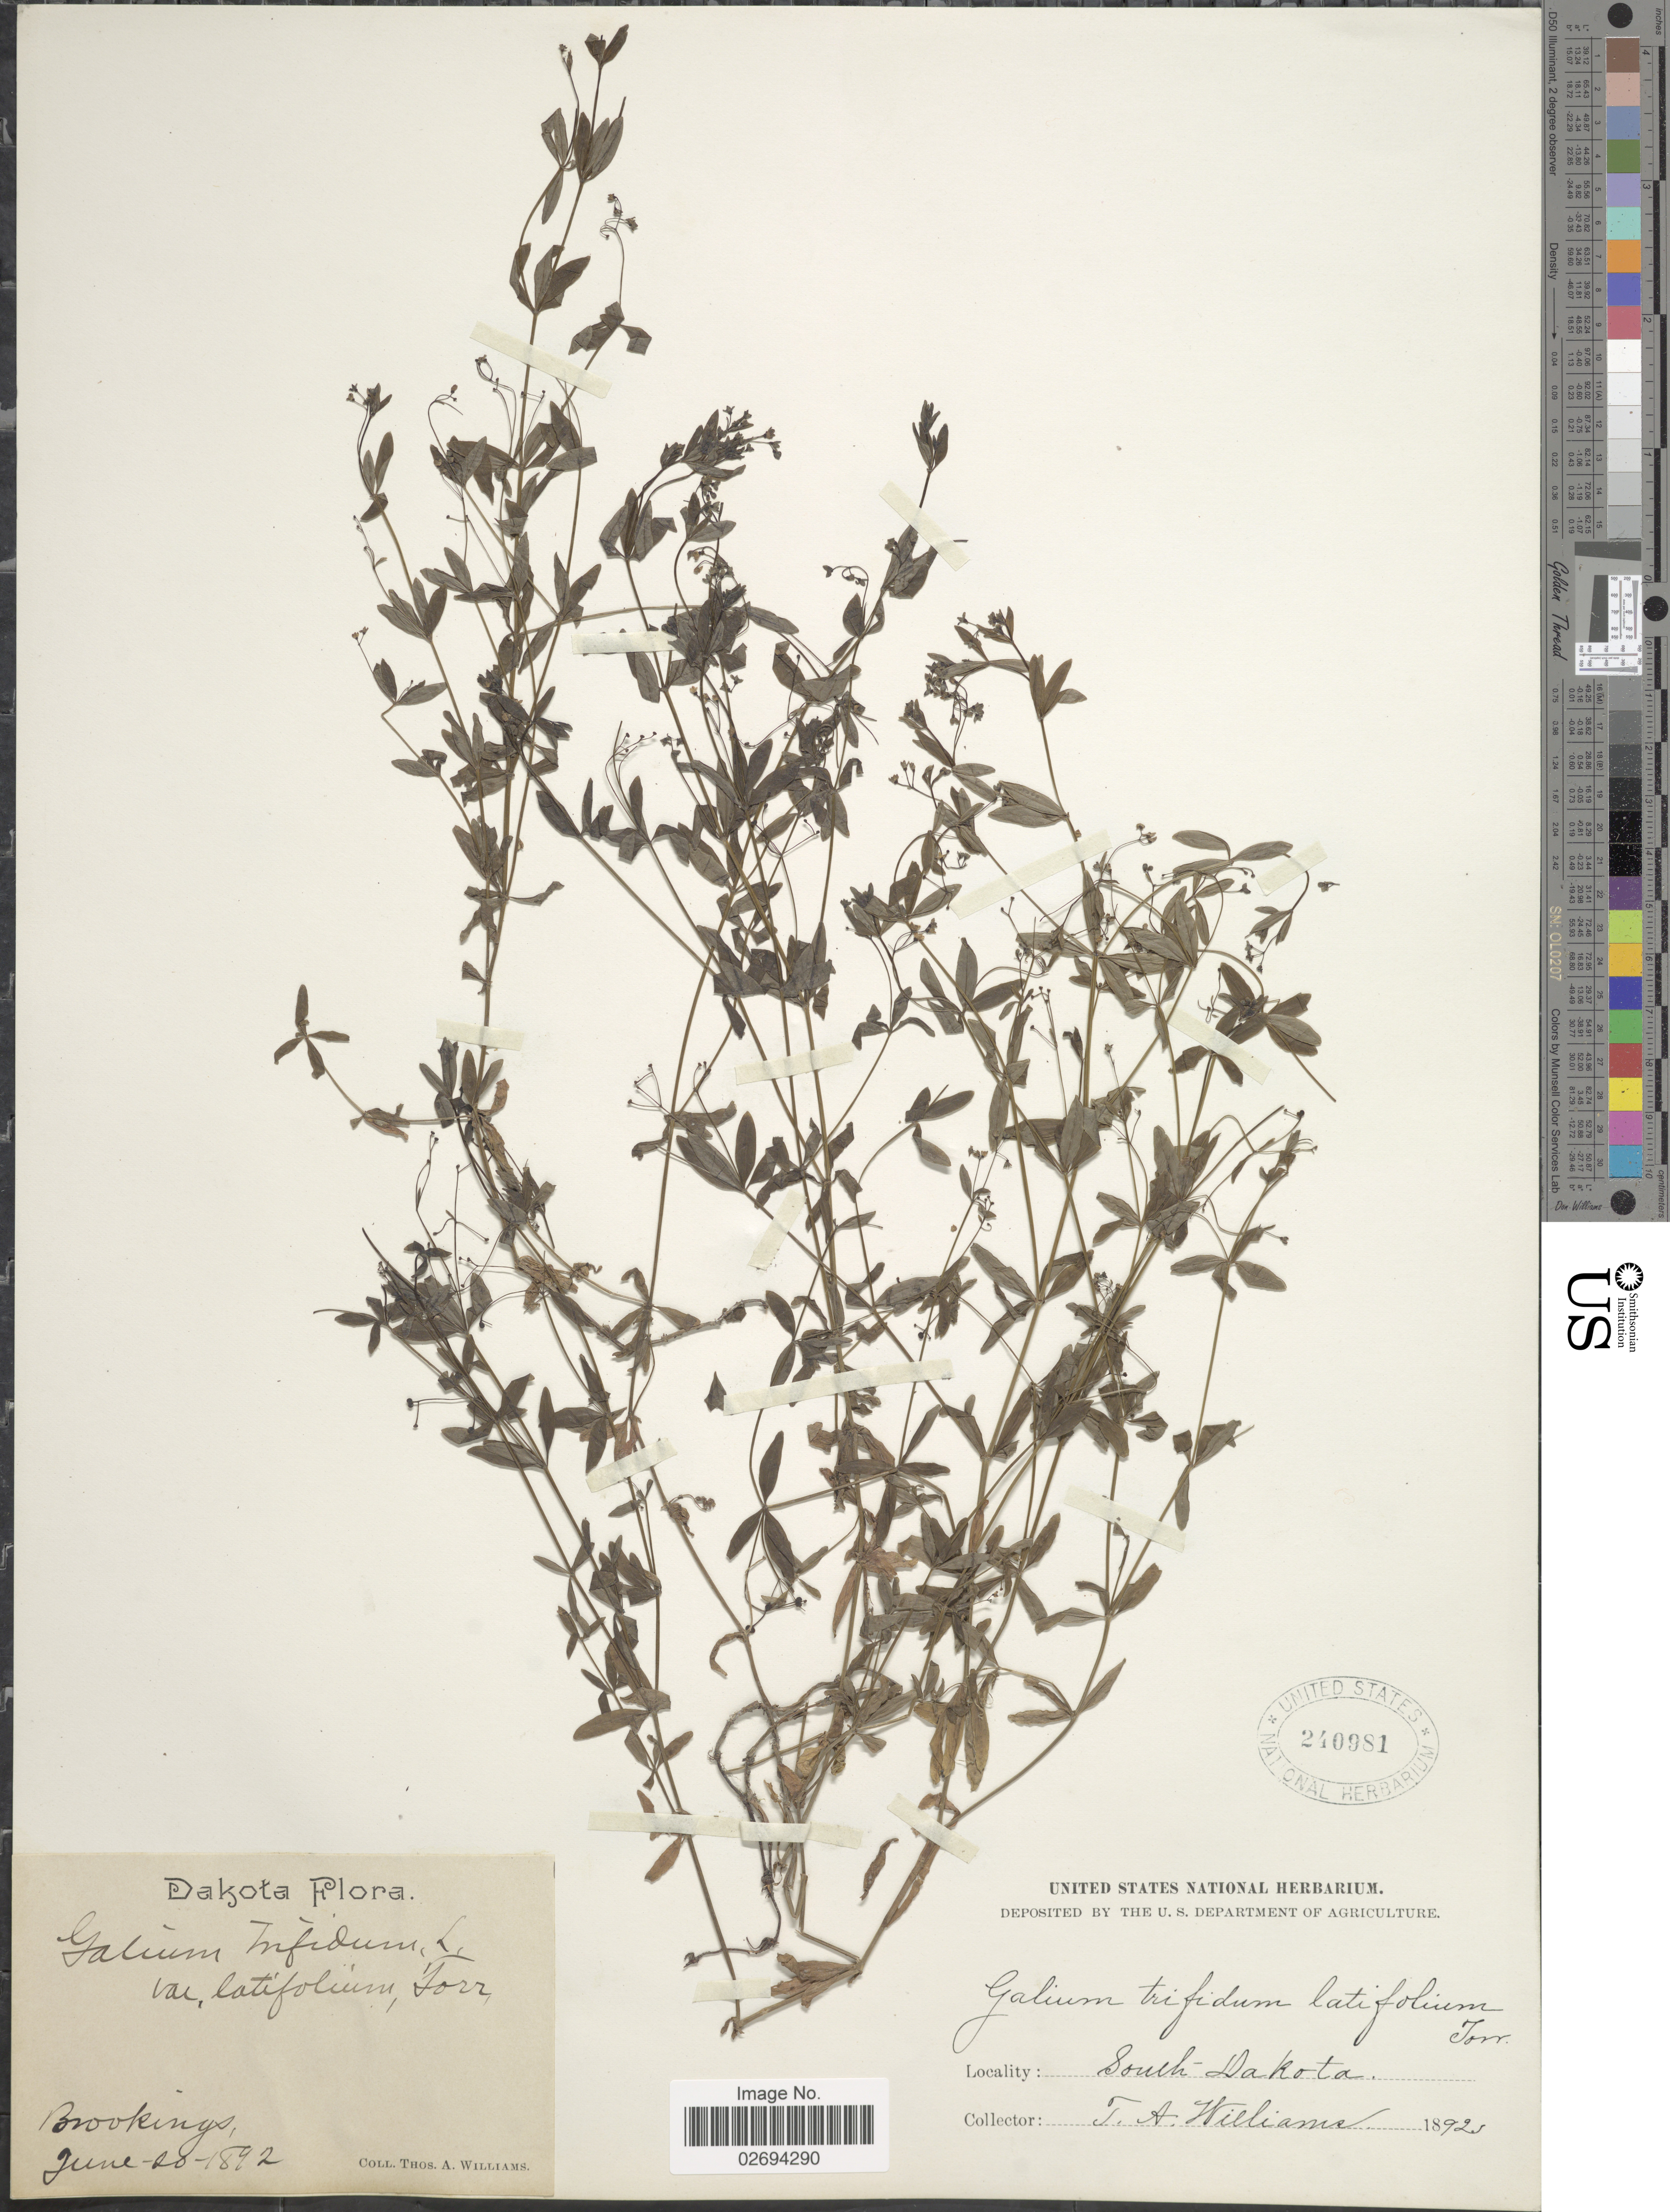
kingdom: Plantae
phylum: Tracheophyta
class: Magnoliopsida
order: Gentianales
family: Rubiaceae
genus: Galium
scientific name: Galium trifidum var. latifolium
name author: Torr.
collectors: T. A. Williams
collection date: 1892-06-20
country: United States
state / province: South Dakota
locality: Brookings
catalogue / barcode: US 240981